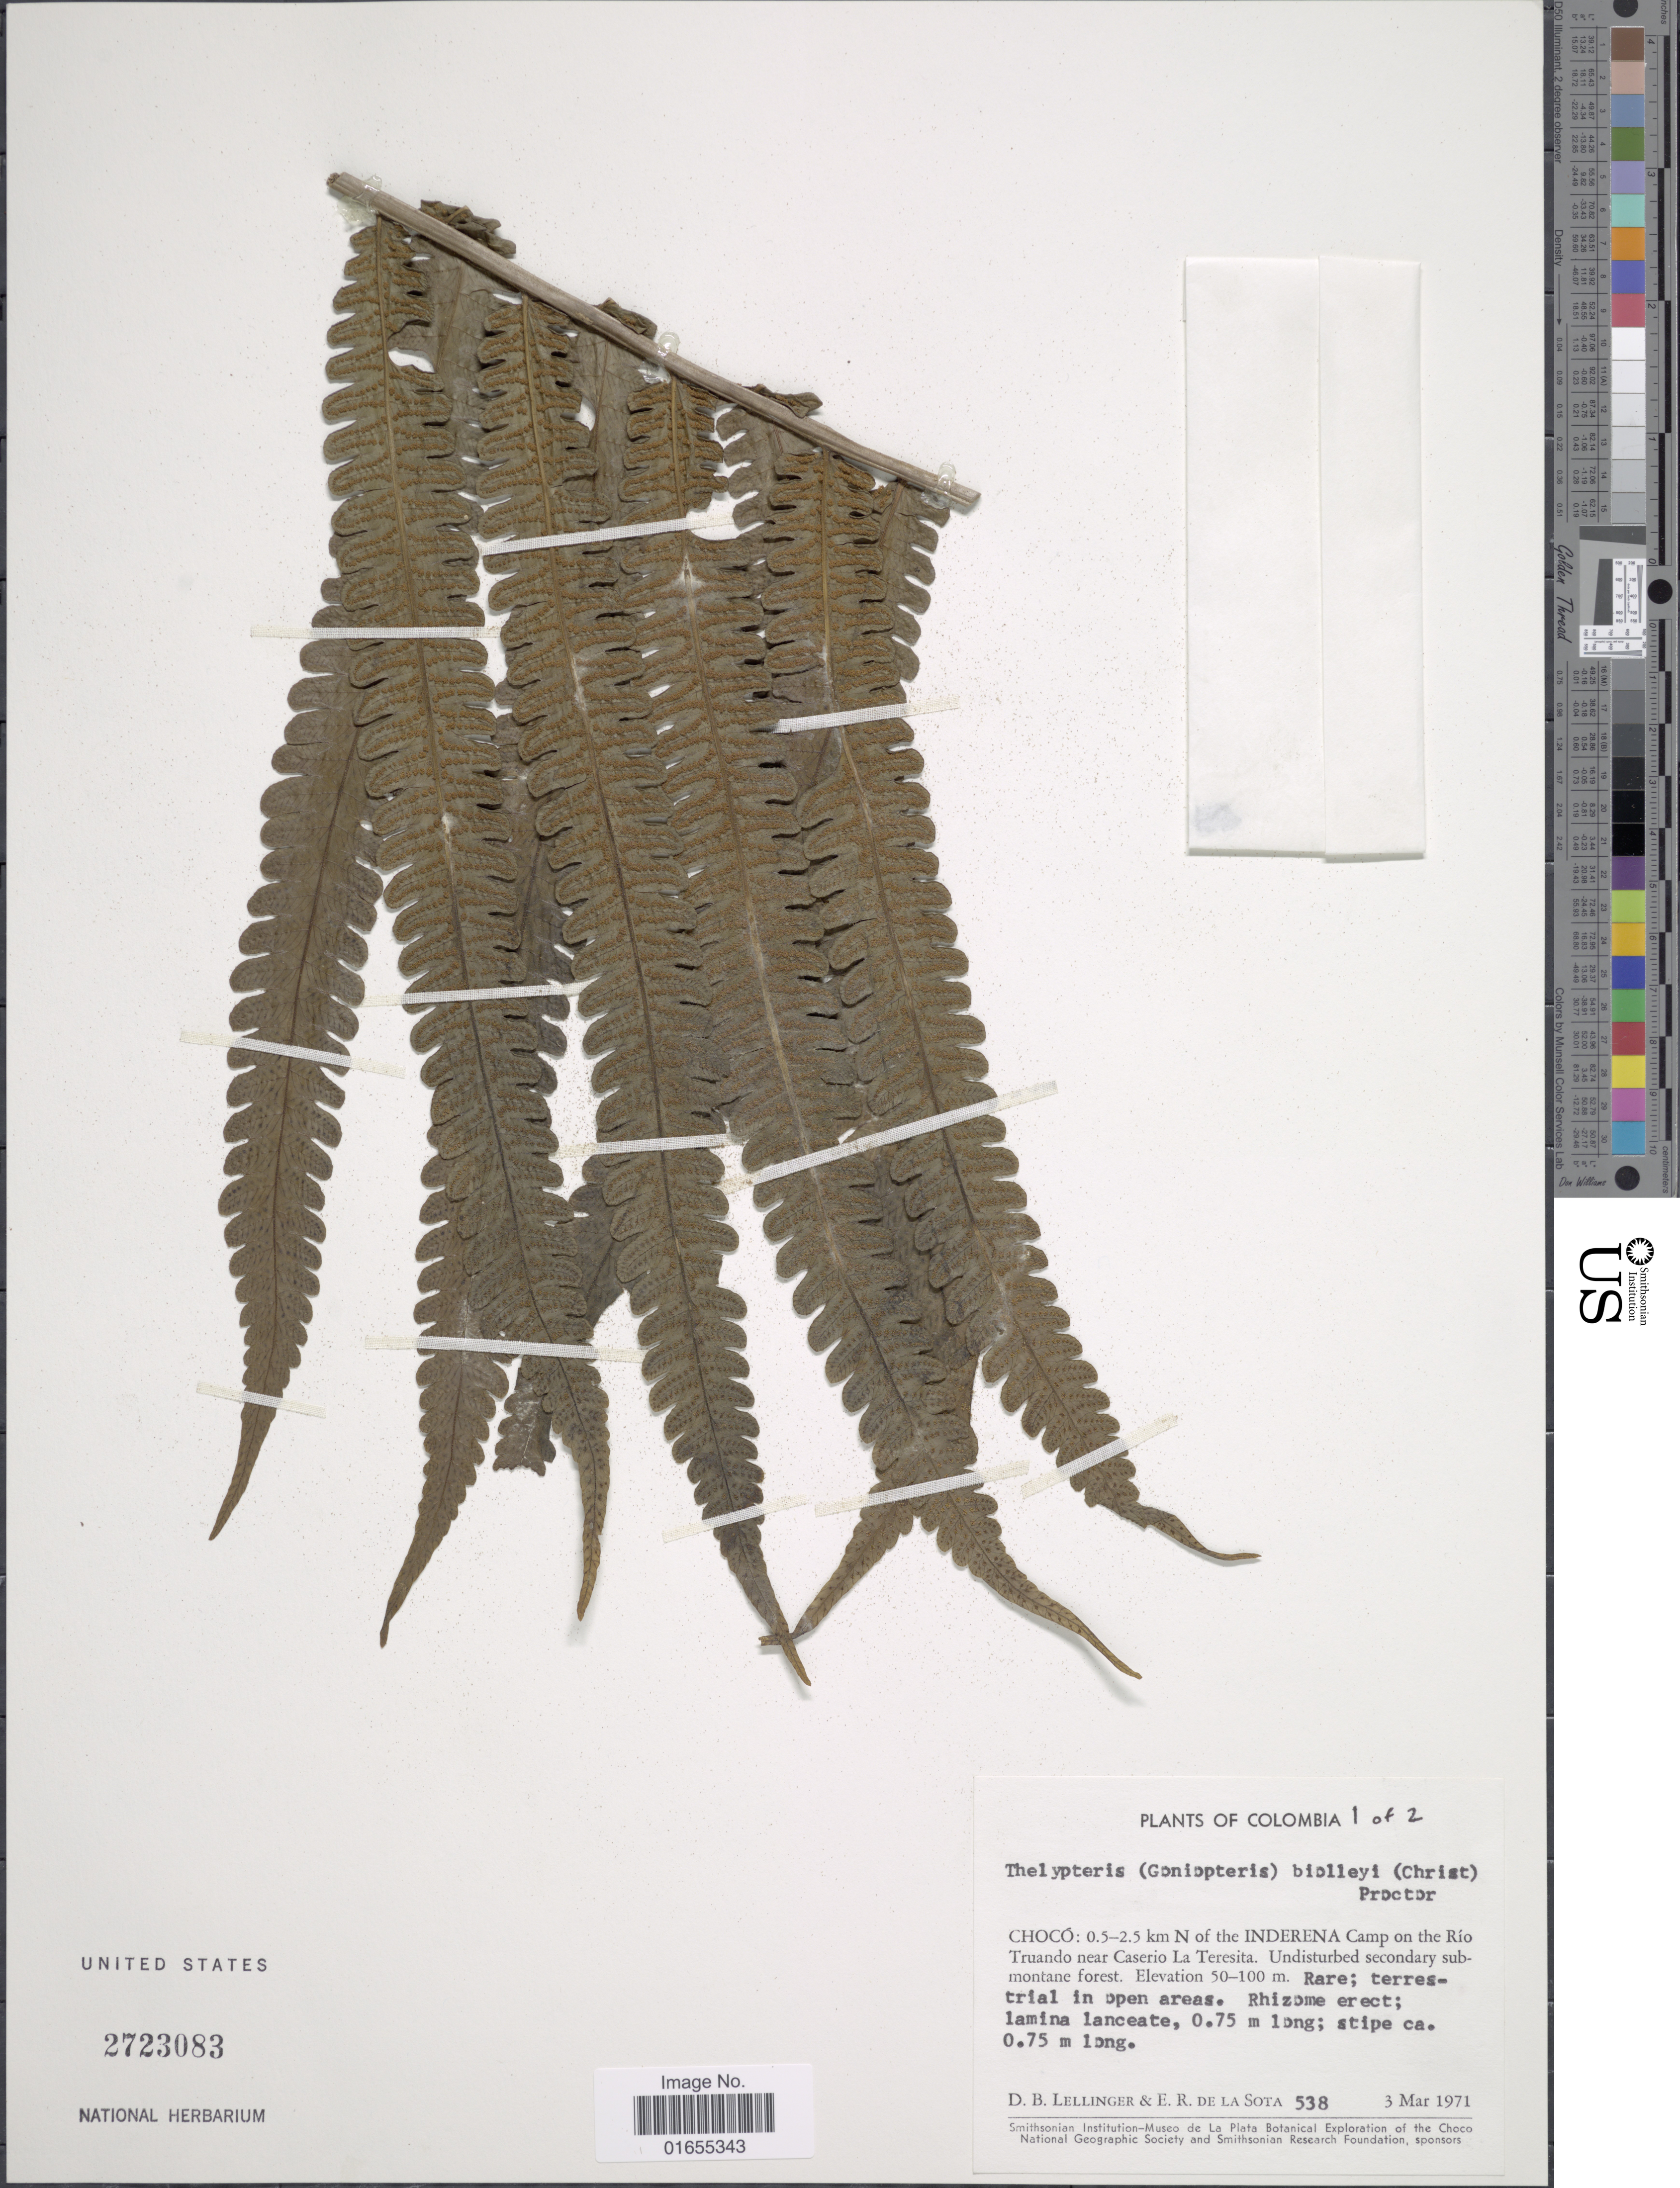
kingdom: Plantae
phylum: Tracheophyta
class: Polypodiopsida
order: Polypodiales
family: Thelypteridaceae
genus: Goniopteris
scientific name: Goniopteris biolleyi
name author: (C. Chr.) Pic. Serm.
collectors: D. B. Lellinger & E. R. de la Sota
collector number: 538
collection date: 1971-03-03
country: Colombia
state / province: Chocó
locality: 0.5 - 2.5 km N of the Inderena Camp on the Rio Truando near Caserio La Teresita. Undisturbed secondary submontane forest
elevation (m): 50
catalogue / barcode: US 2723083